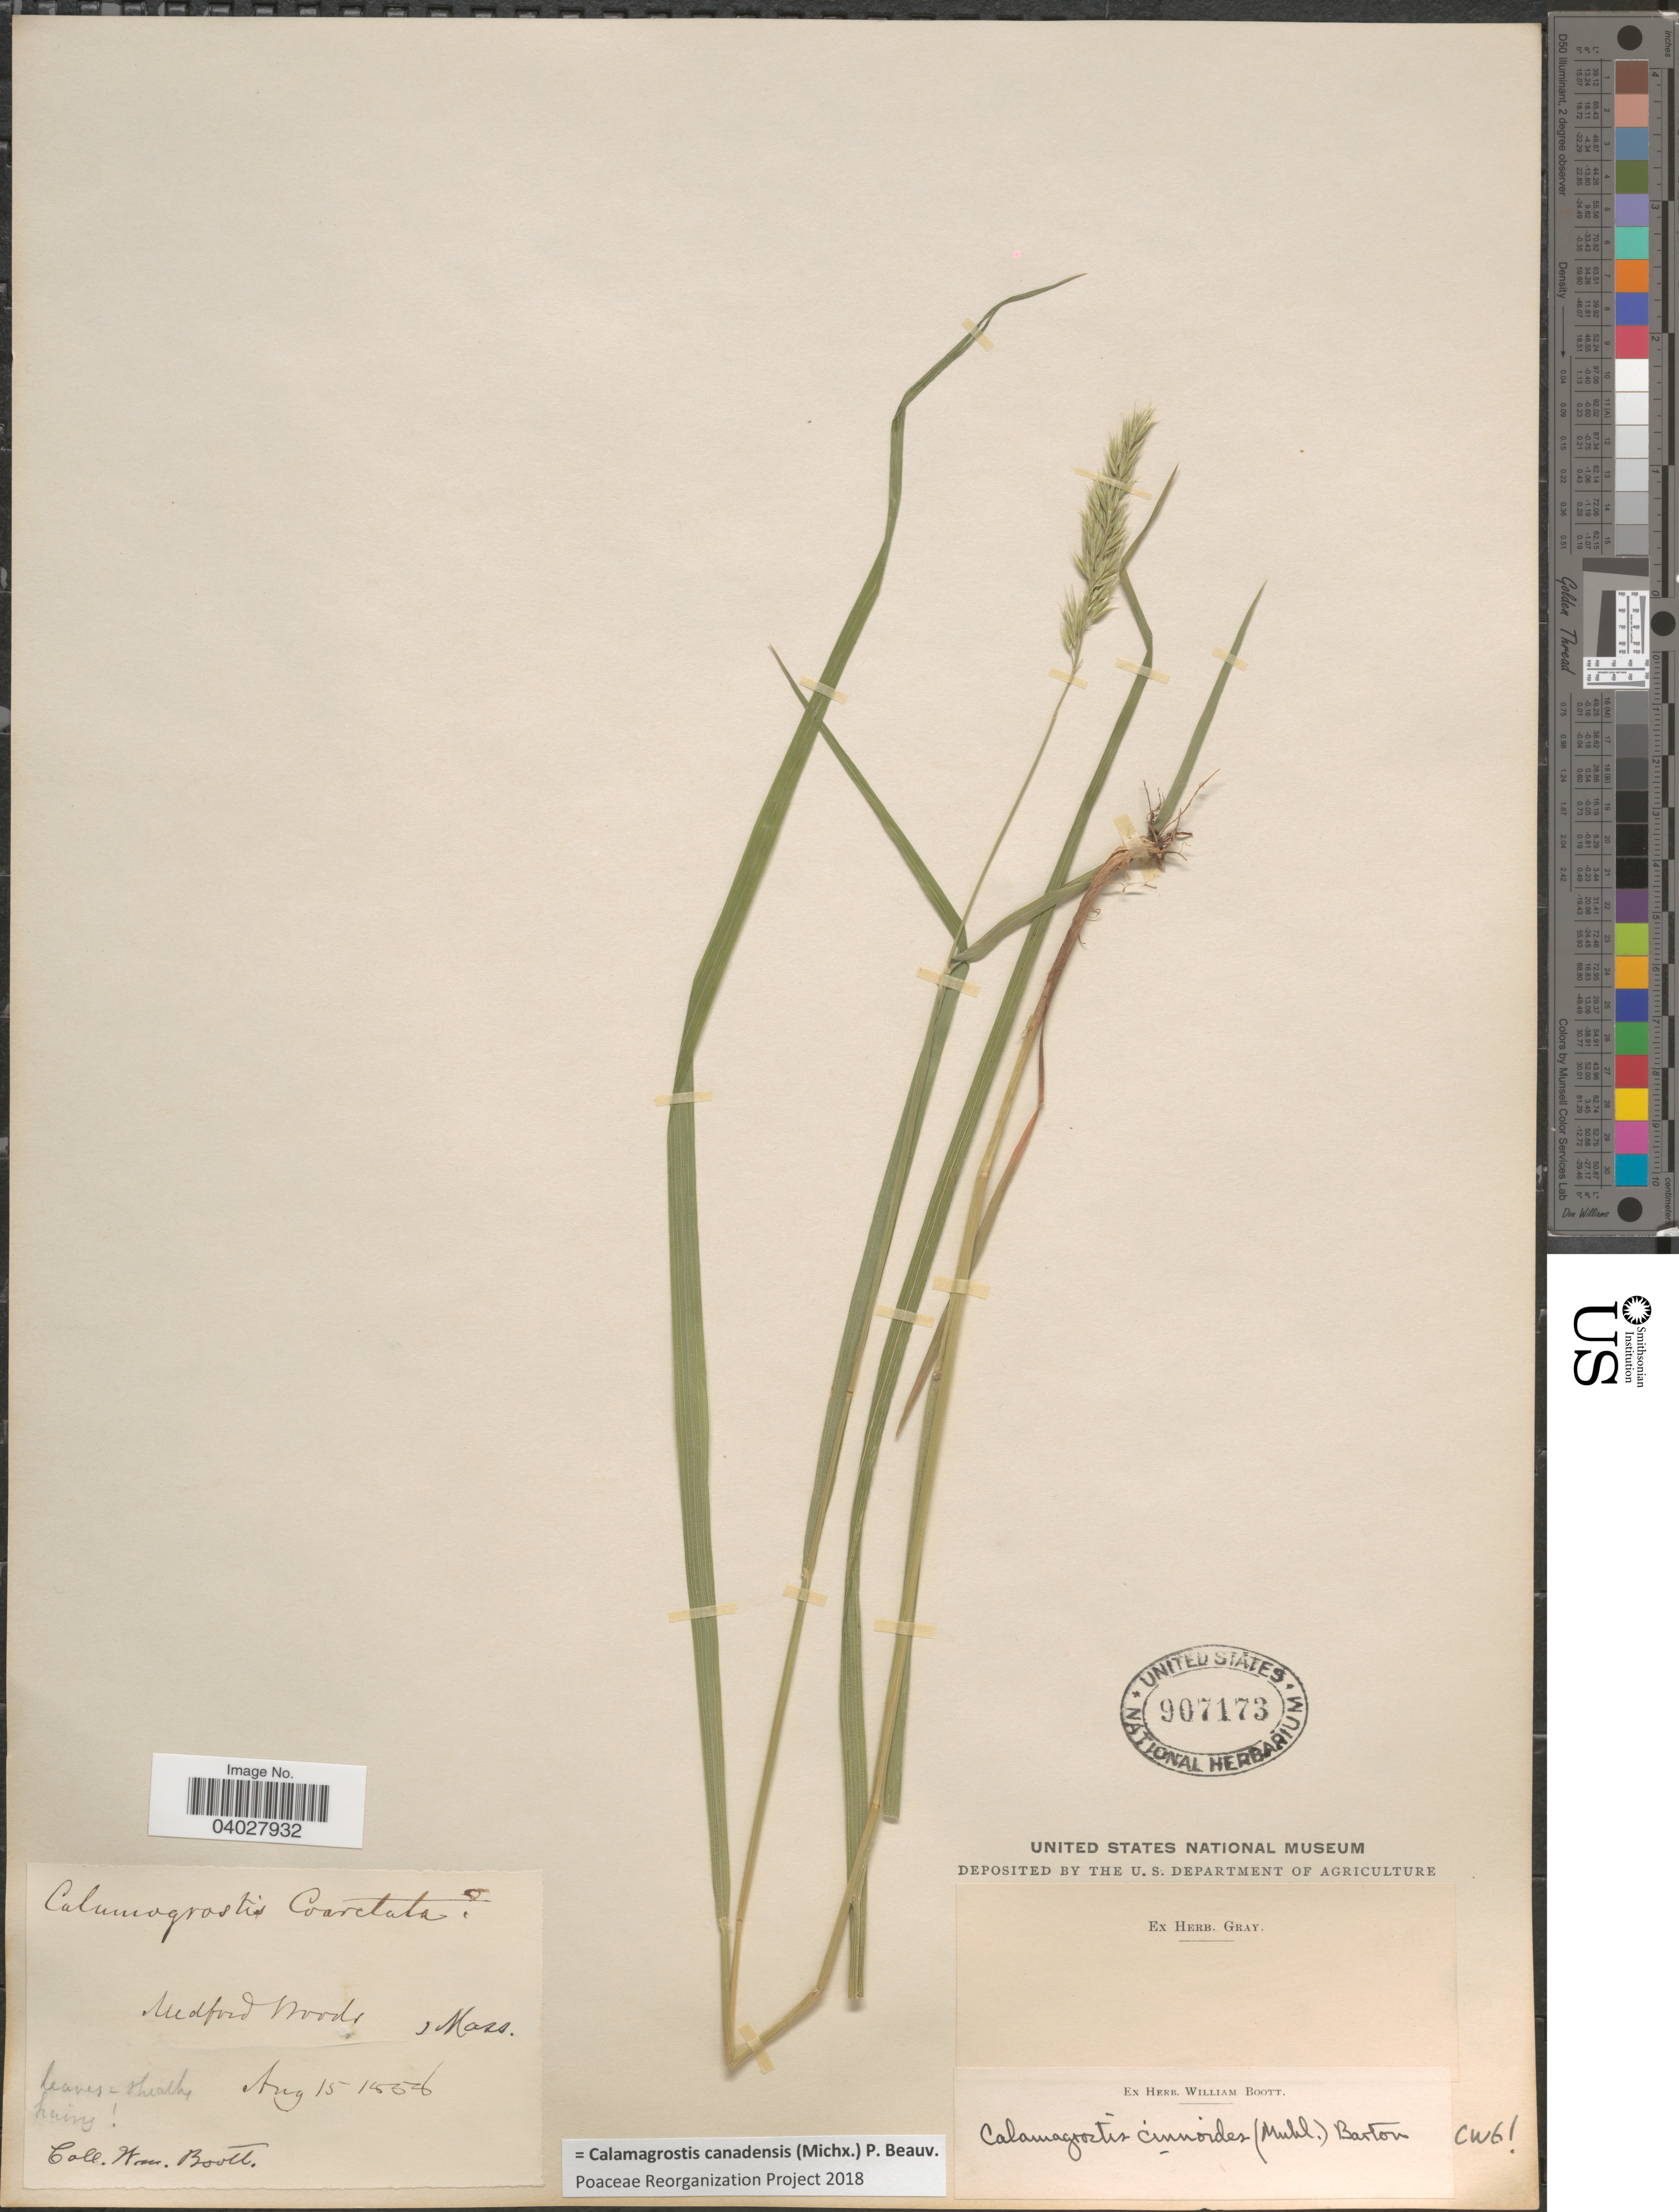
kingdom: Plantae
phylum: Tracheophyta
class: Liliopsida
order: Poales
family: Poaceae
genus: Calamagrostis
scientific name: Calamagrostis canadensis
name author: (Michx.) P. Beauv.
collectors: W. Boott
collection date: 1858-08-15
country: United States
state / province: Massachusetts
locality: Medford Woods.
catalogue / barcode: US 907173